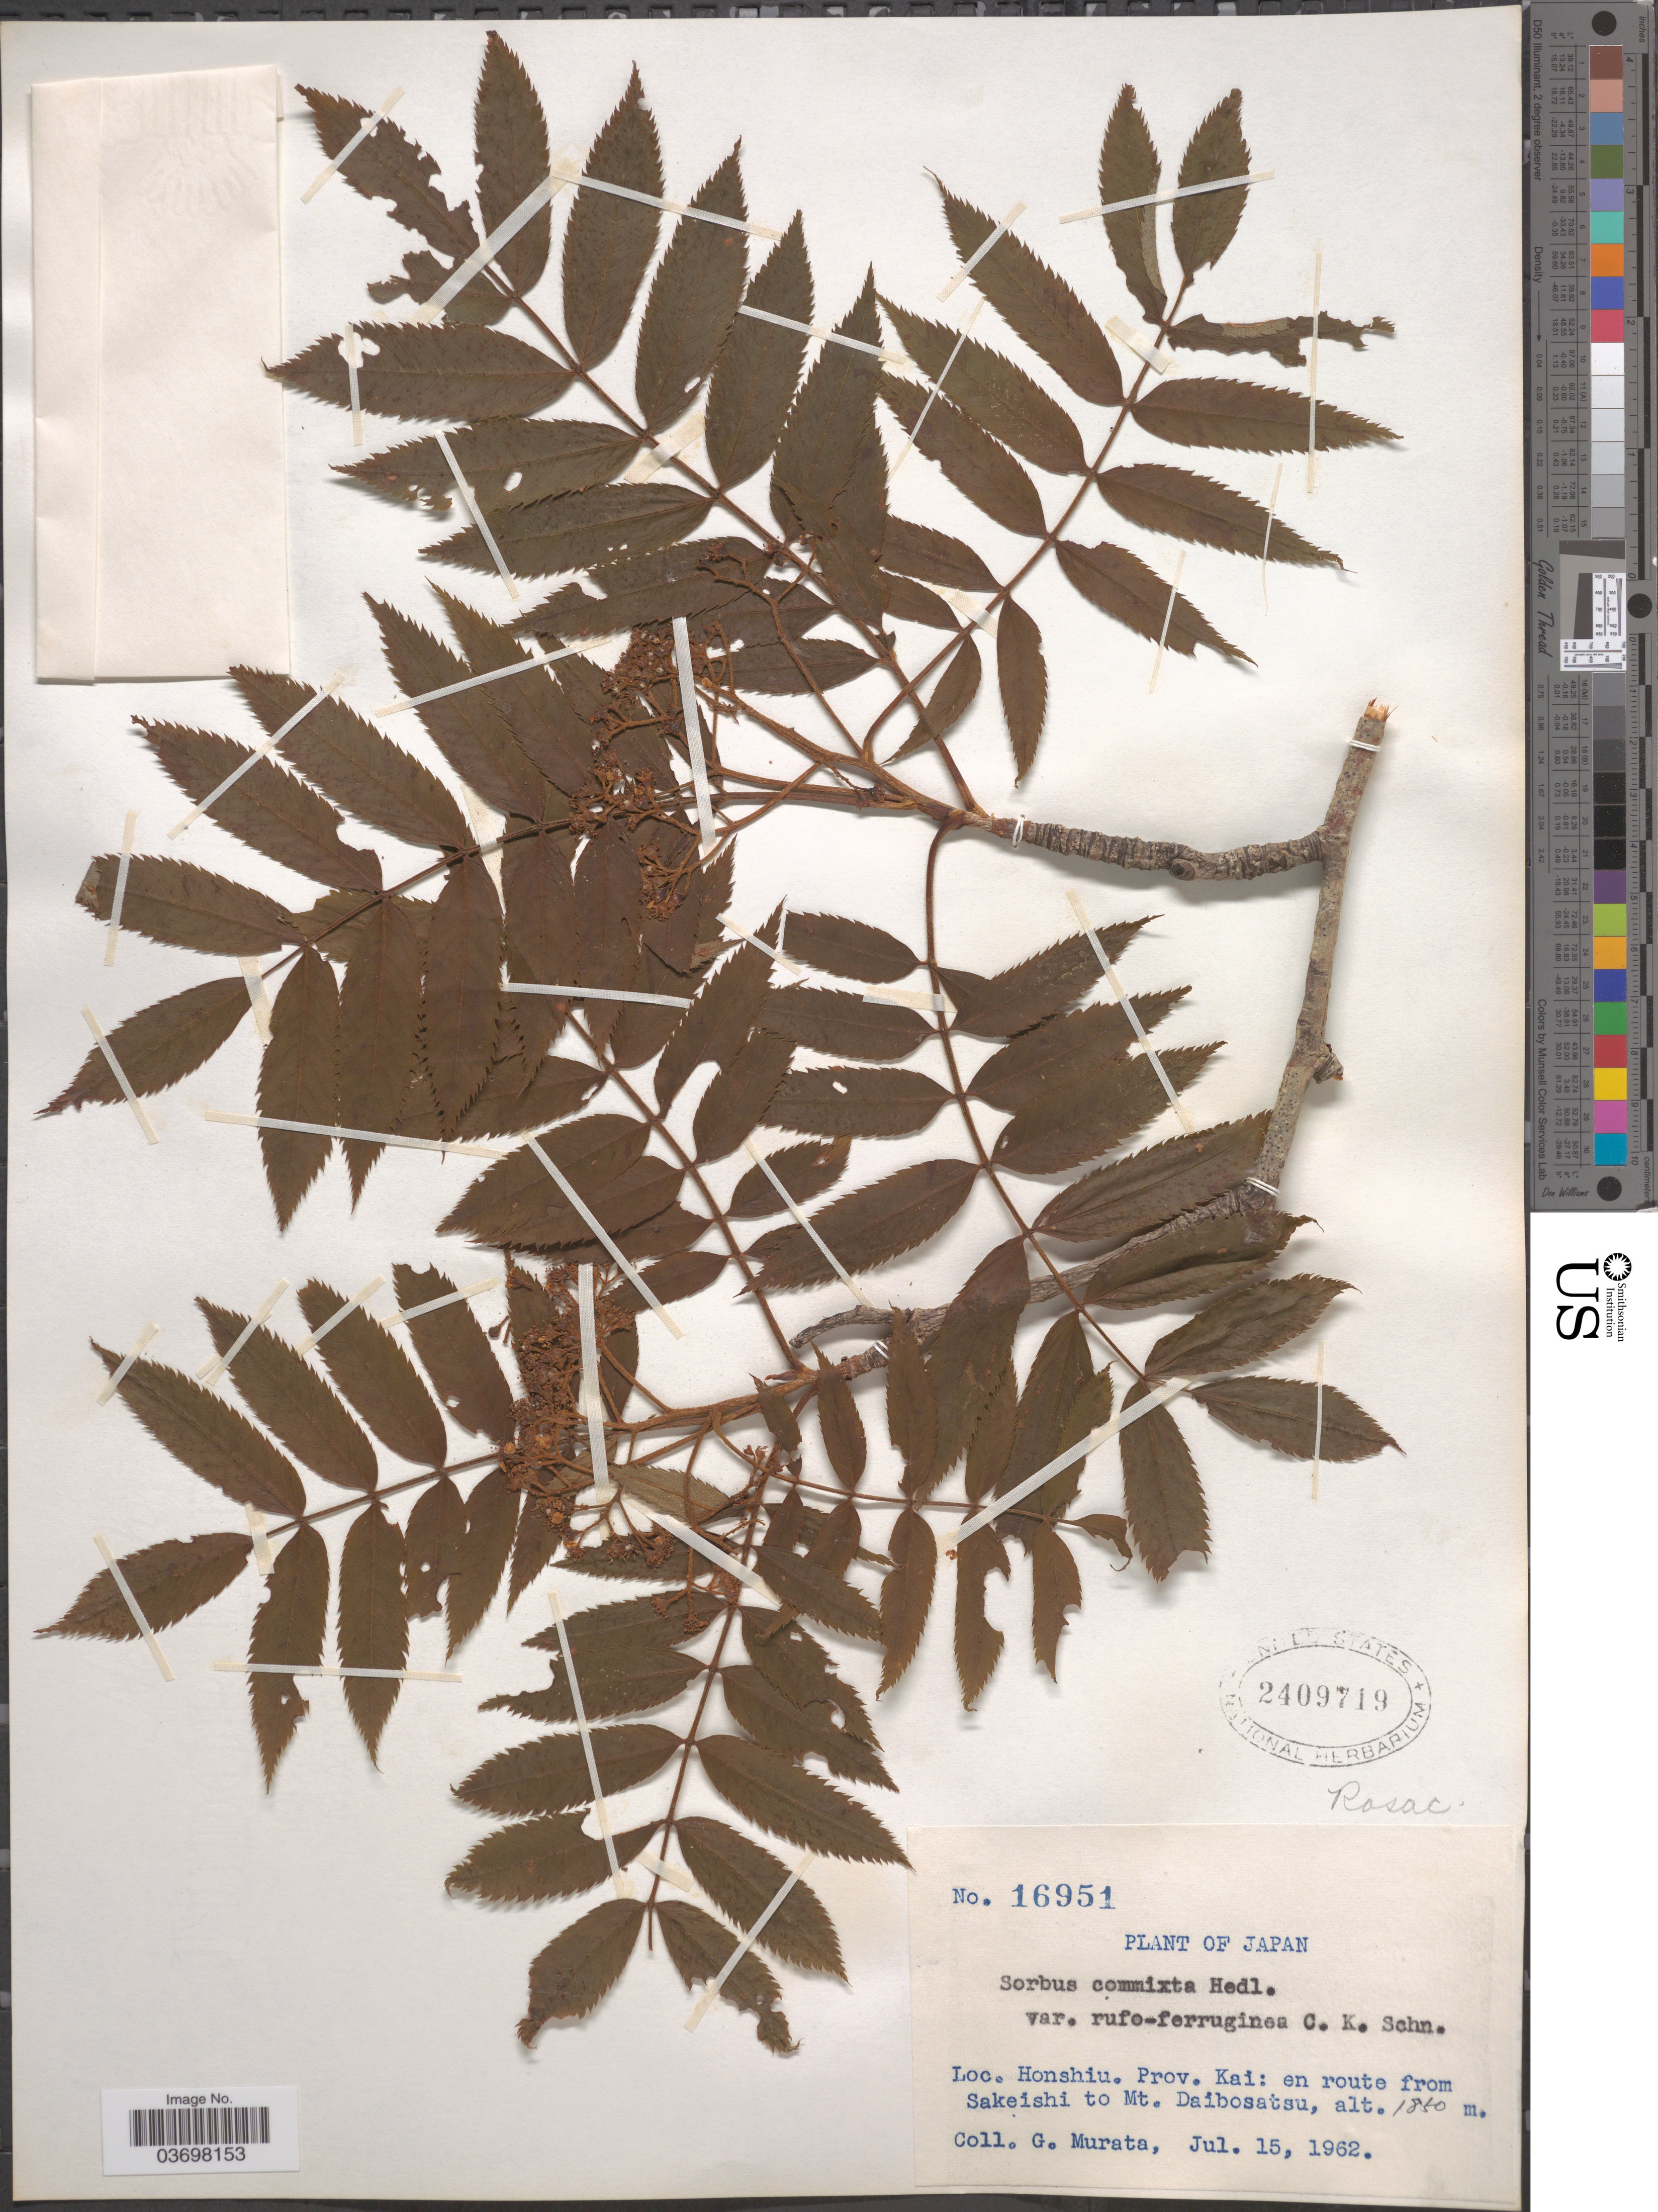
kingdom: Plantae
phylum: Tracheophyta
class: Magnoliopsida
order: Rosales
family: Rosaceae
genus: Sorbus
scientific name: Sorbus commixta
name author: Hedl.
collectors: G. Murata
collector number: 16951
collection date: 1962-07-15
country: Japan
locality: Honshiu. Prov. Kai: en route from Sakeishi to Mt. Daibosatsu.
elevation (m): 1850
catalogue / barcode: US 2409719